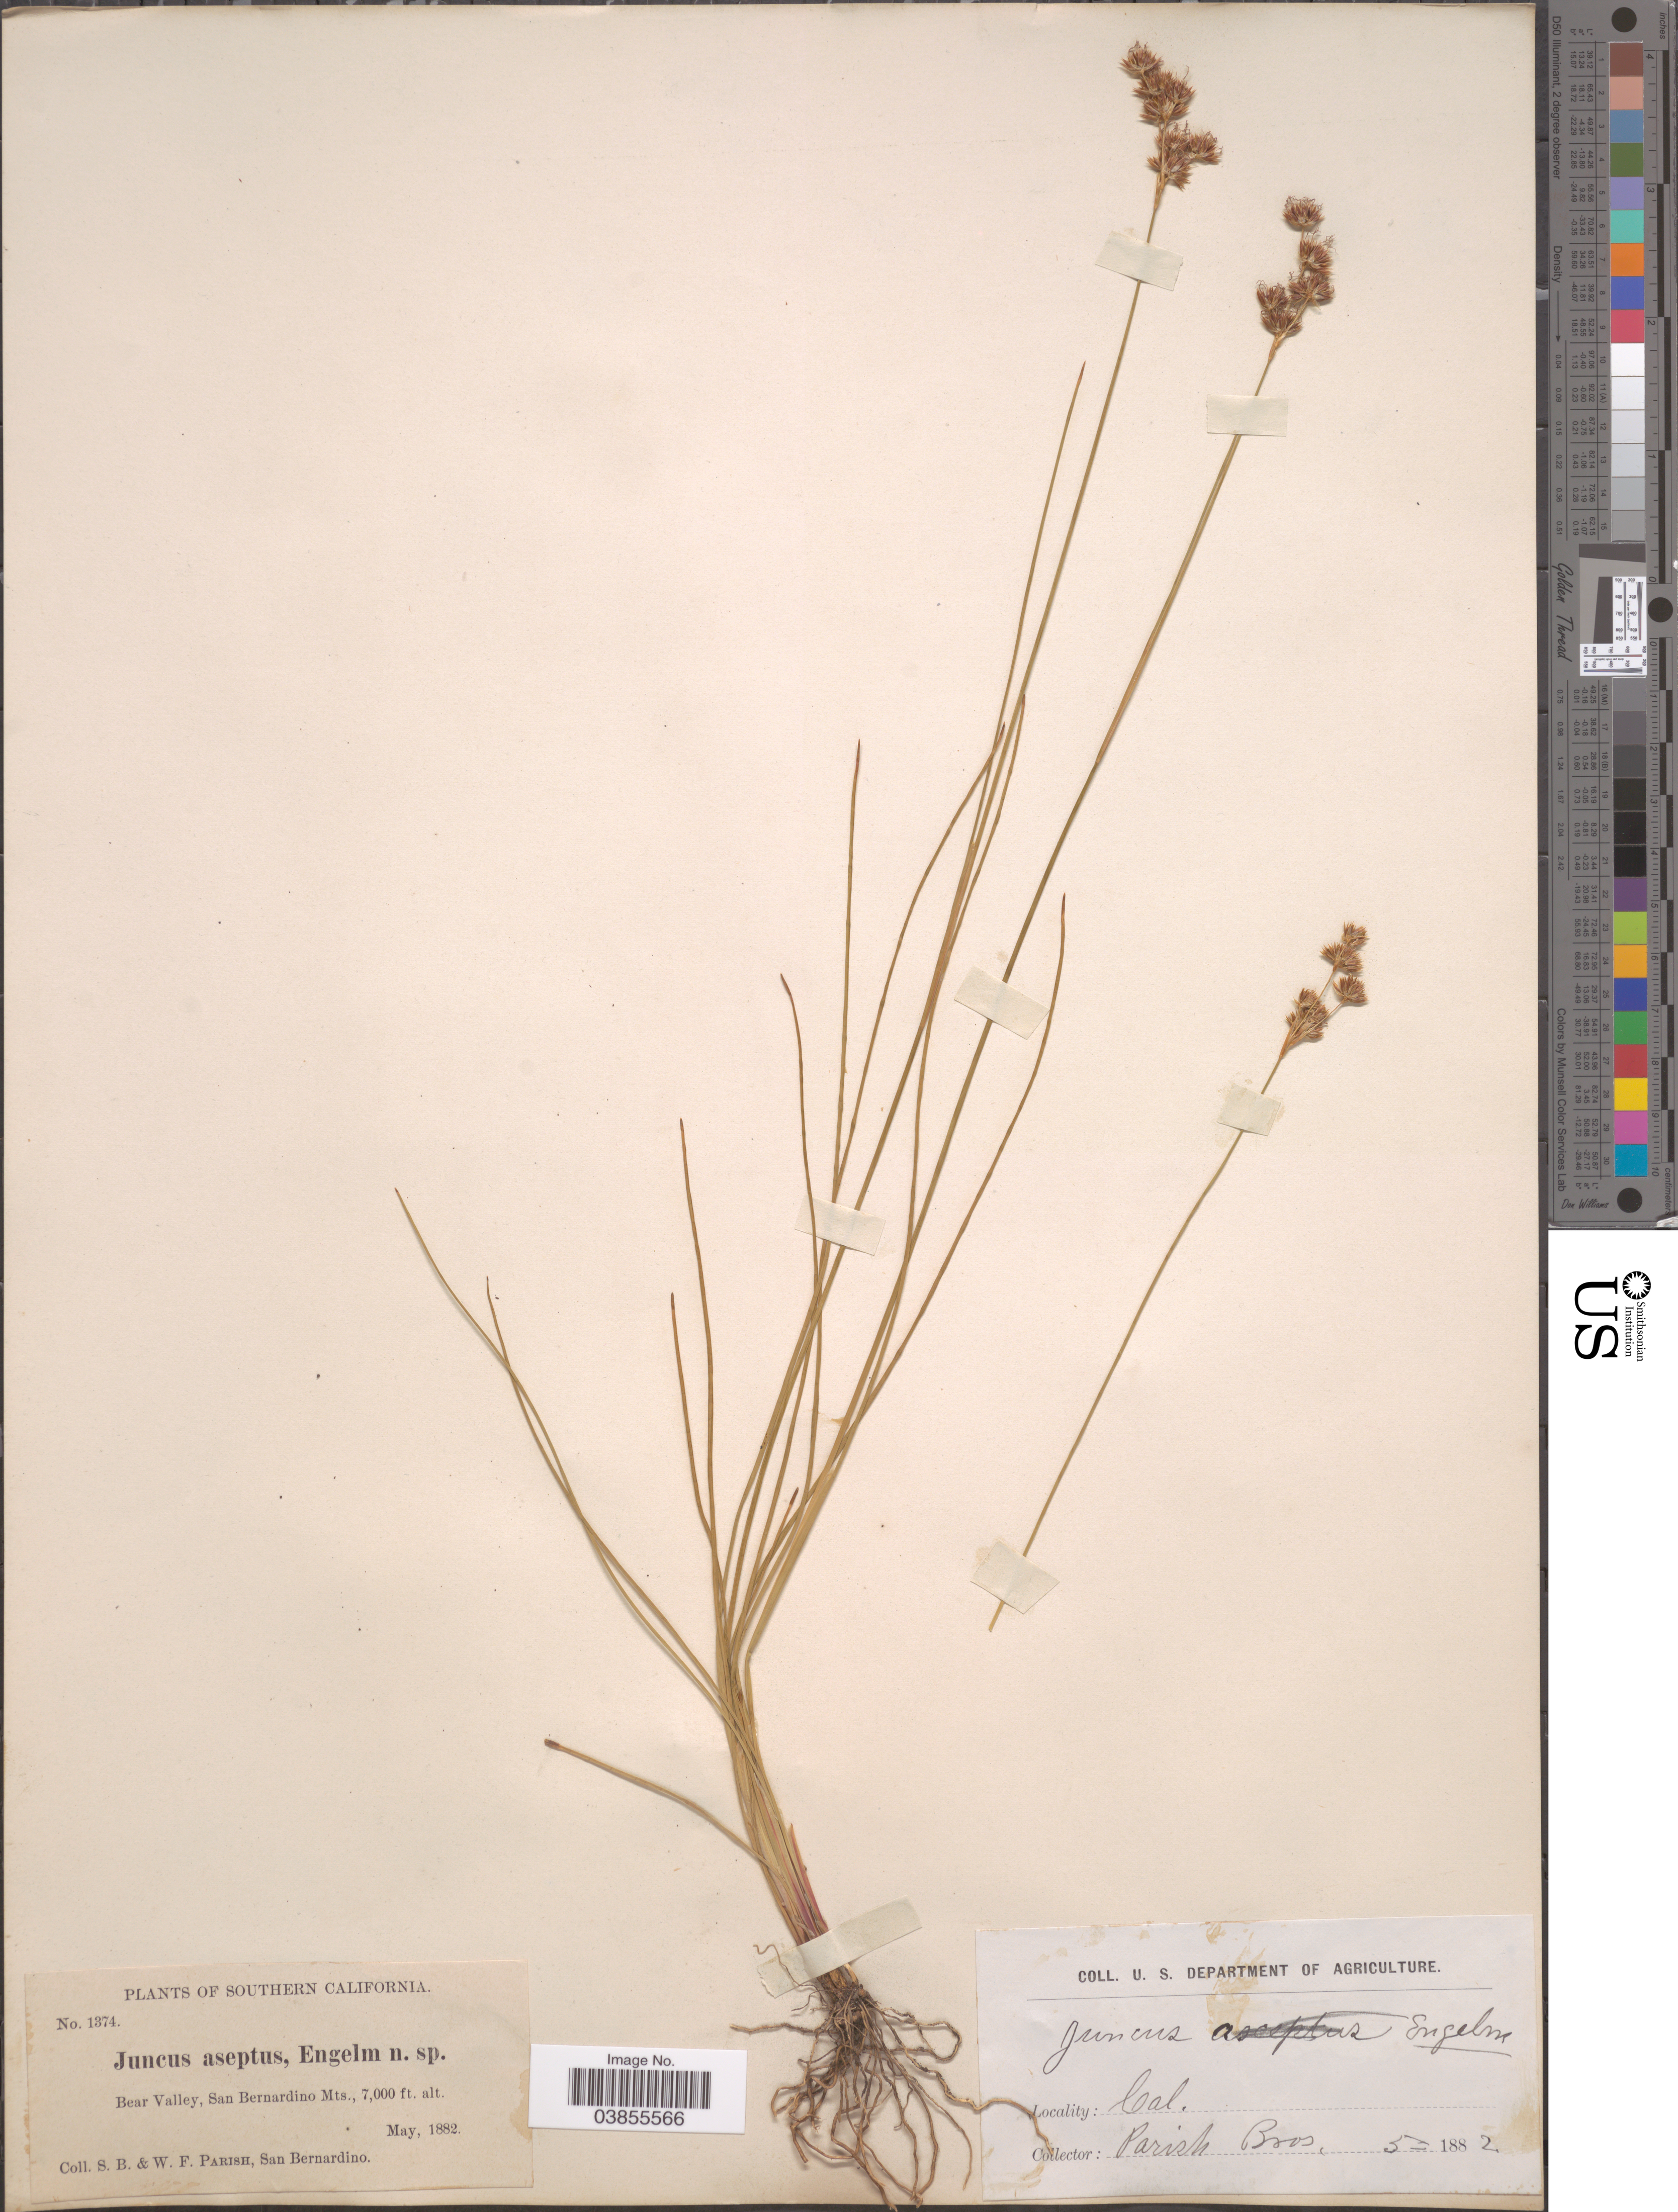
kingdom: Plantae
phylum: Tracheophyta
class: Liliopsida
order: Poales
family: Juncaceae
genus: Juncus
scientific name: Juncus nevadensis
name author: S. Watson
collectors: S. B. Parish & W. F. Parish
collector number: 1374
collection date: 1882-05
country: United States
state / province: California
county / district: San Bernardino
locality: Southern California. Bear Valley, San Bernardino Mts.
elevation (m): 2134